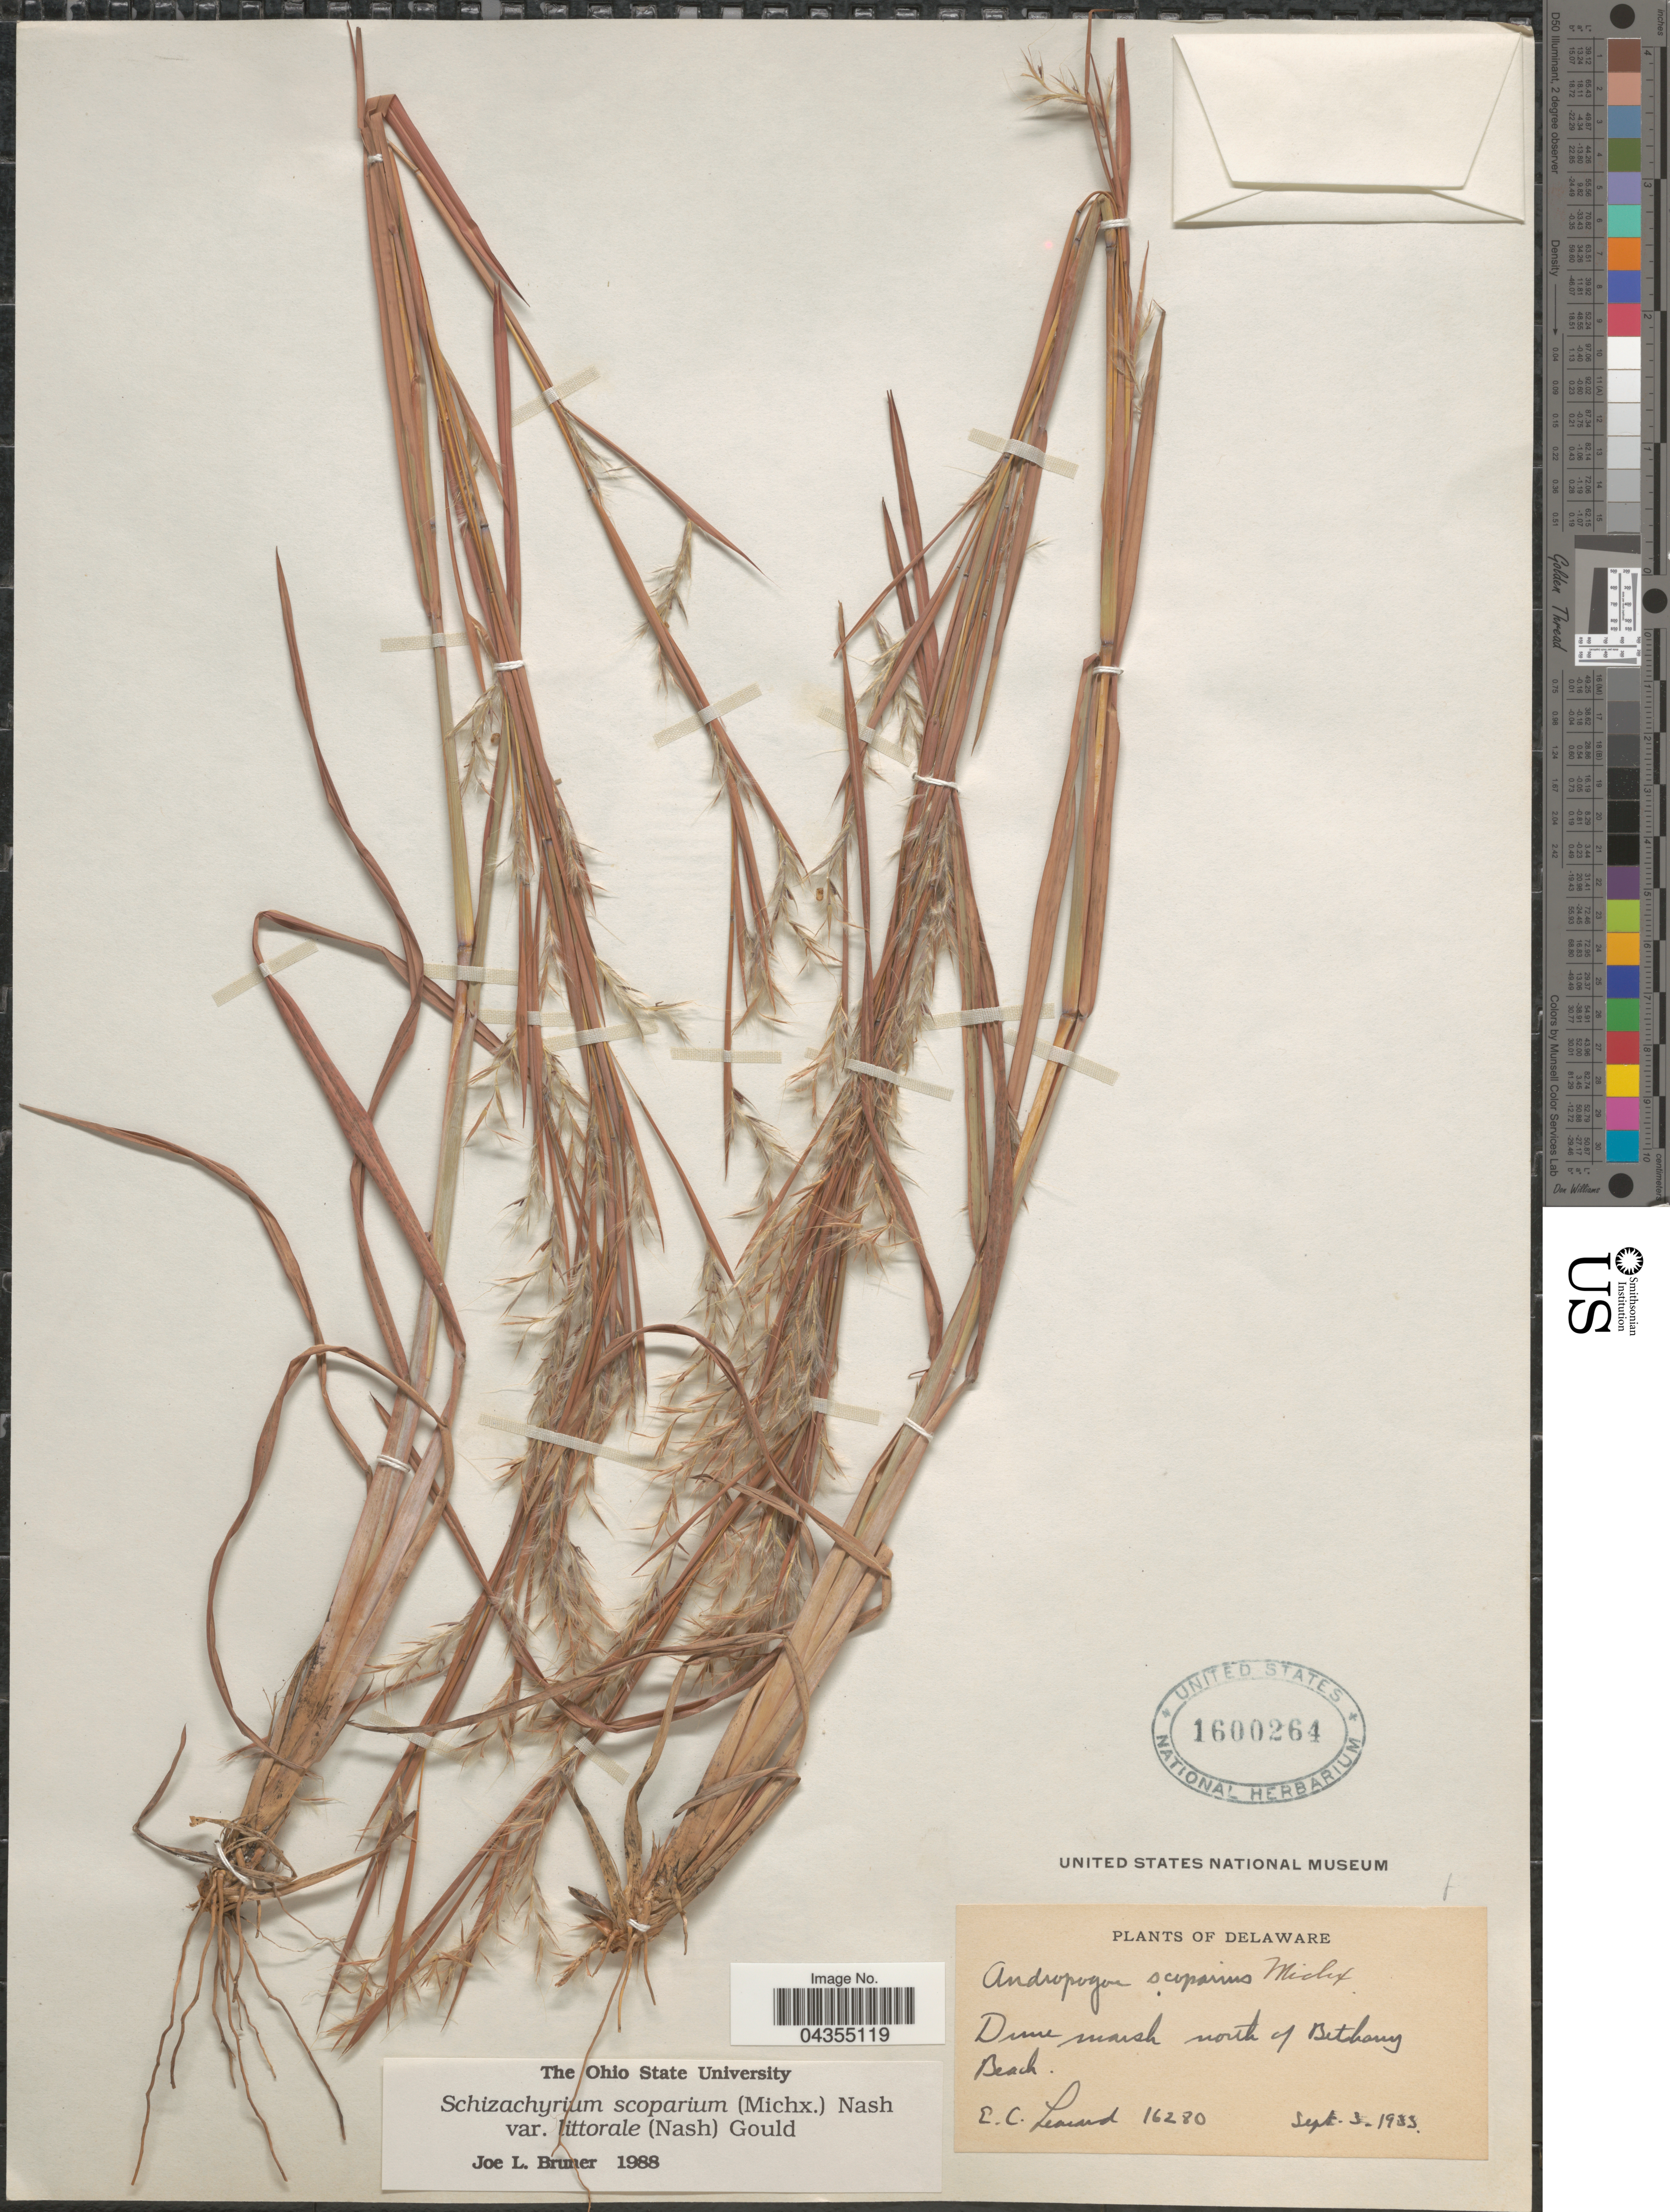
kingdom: Plantae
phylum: Tracheophyta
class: Liliopsida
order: Poales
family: Poaceae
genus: Schizachyrium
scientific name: Schizachyrium scoparium var. littorale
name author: (Nash) Gould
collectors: E. C. Leonard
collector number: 16280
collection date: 1933-09-03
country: United States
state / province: Delaware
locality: Dune marsh north of Bethany Beach.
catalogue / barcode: US 1600264